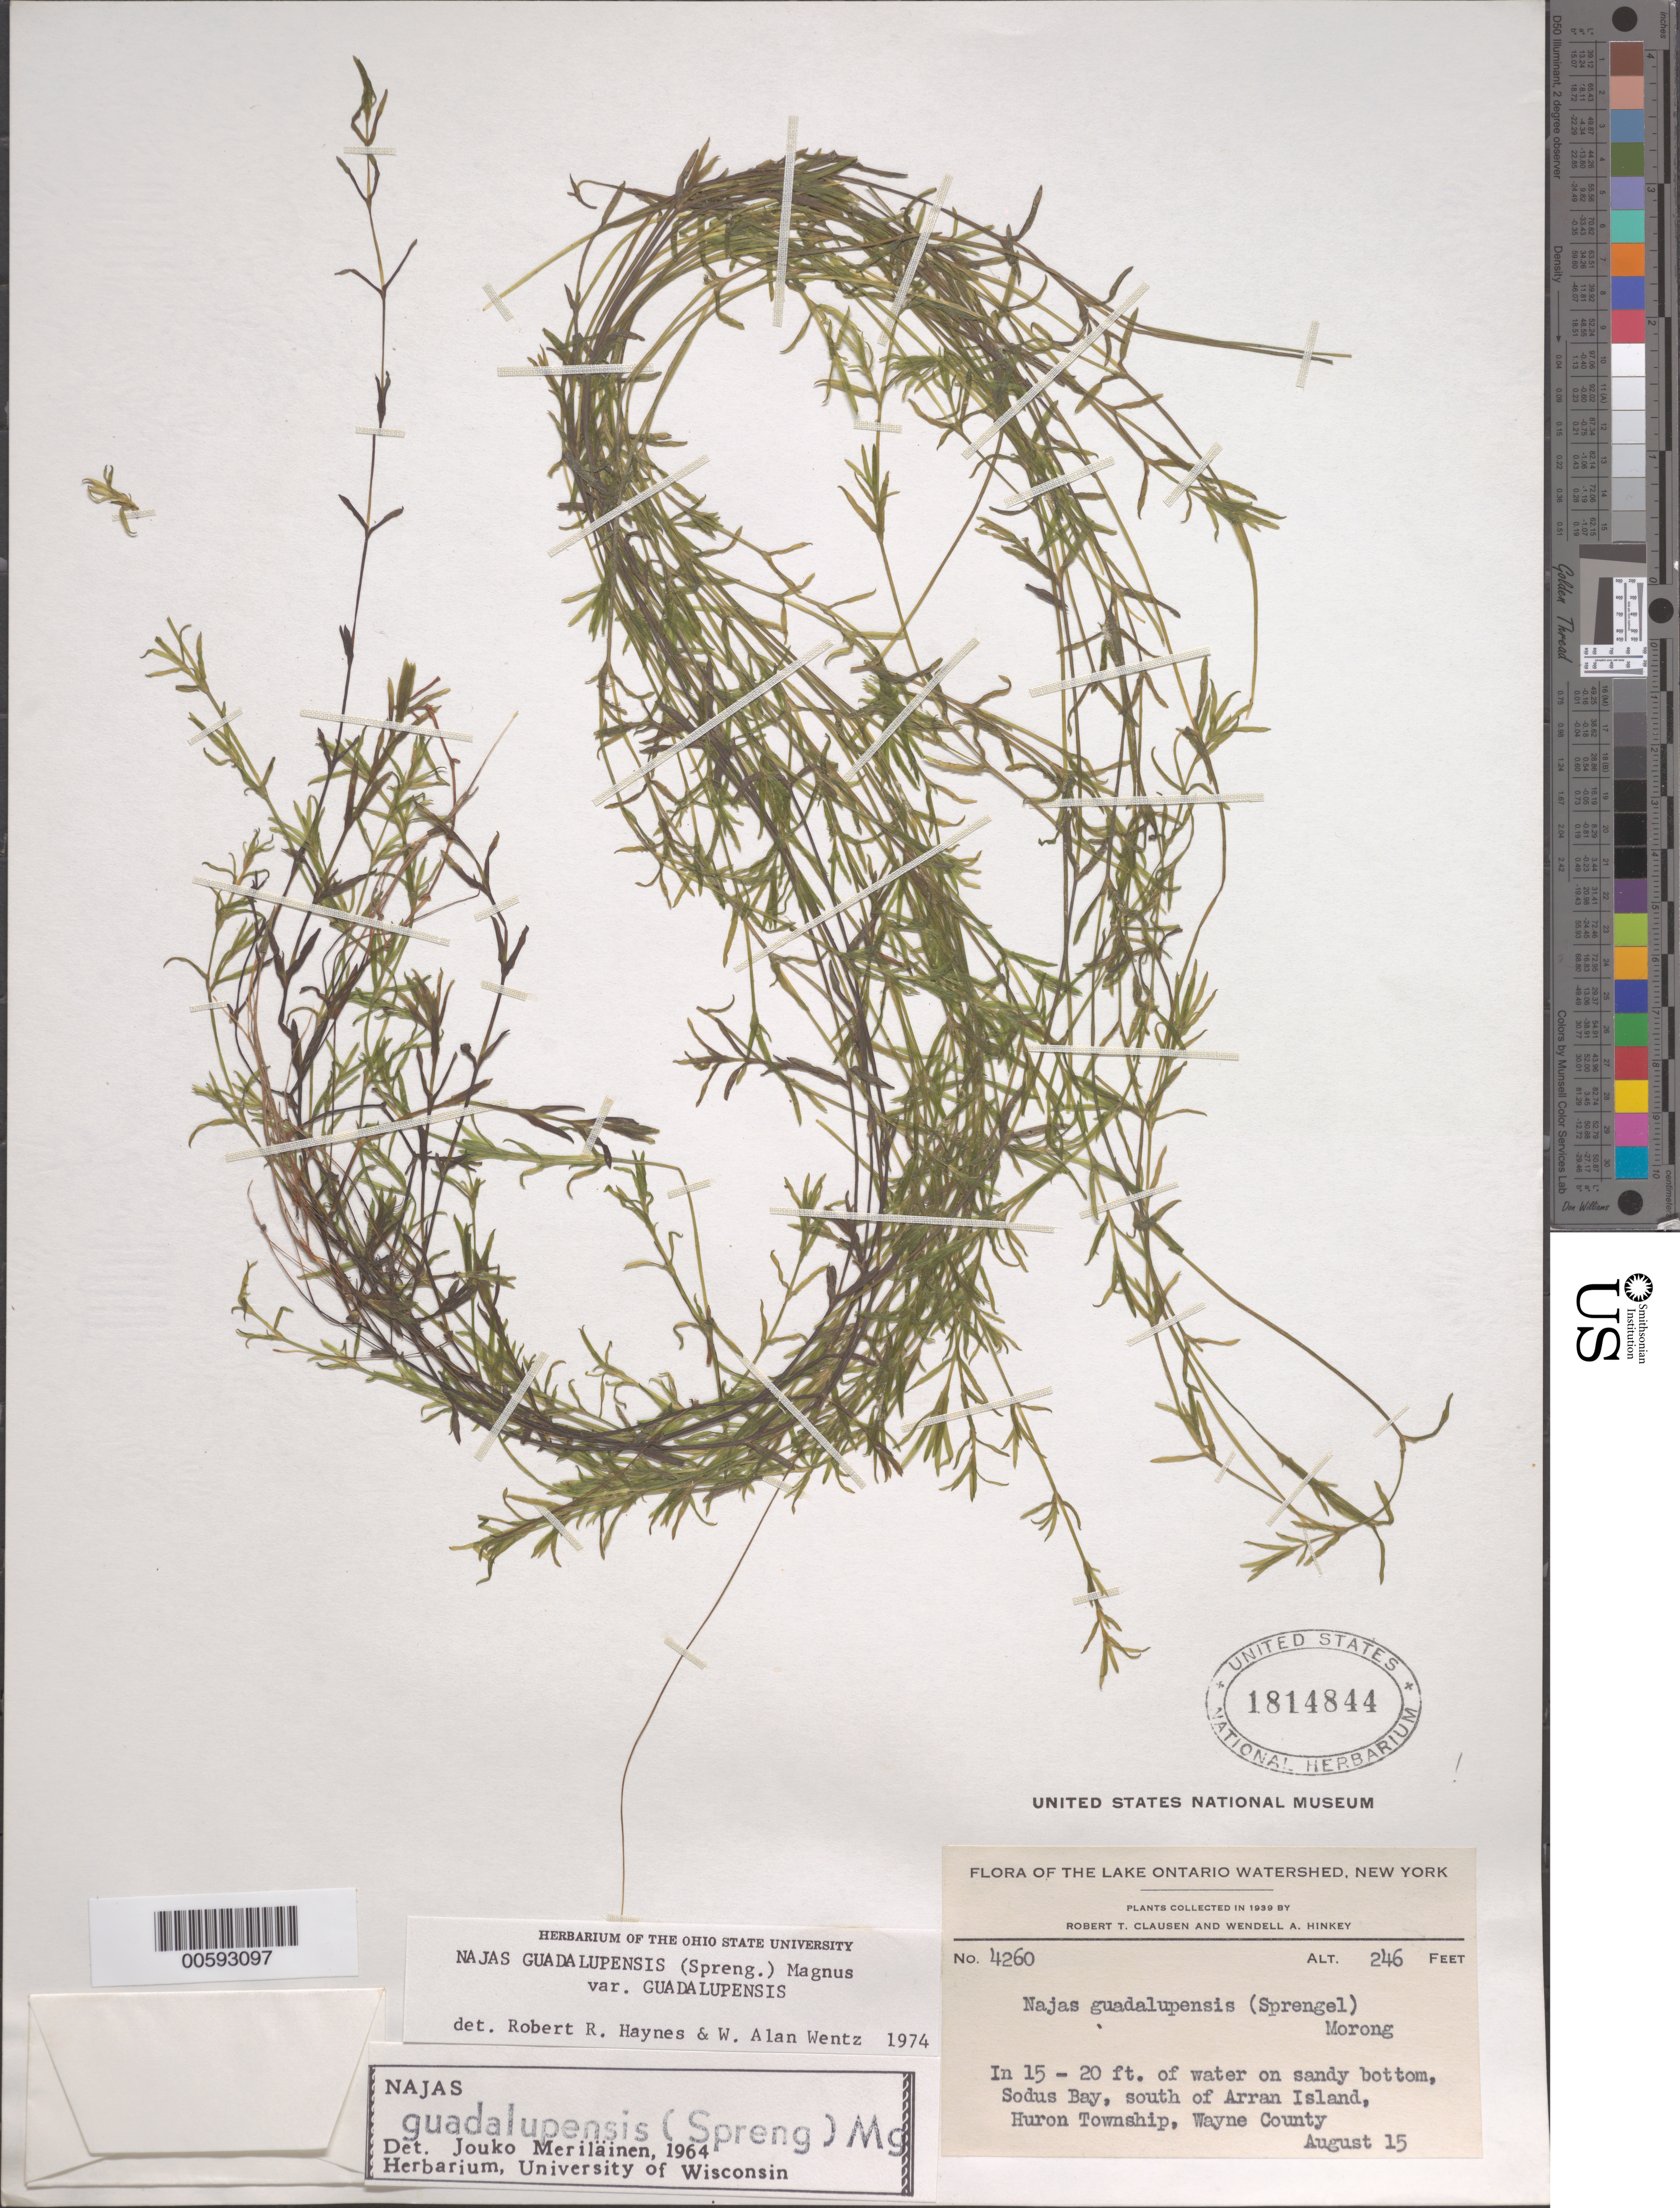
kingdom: Plantae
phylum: Tracheophyta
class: Liliopsida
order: Alismatales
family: Hydrocharitaceae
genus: Najas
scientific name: Najas guadalupensis var. guadalupensis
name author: (Spreng.) Magnus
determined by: Haynes, R. R.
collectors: R. T. Clausen & W. Hinkey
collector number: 4260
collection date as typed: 15 Aug 1939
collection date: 1939-08-15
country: United States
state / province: New York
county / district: Wayne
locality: Sodus Bay, s of Arran Island, Huron Township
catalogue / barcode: US 1814844